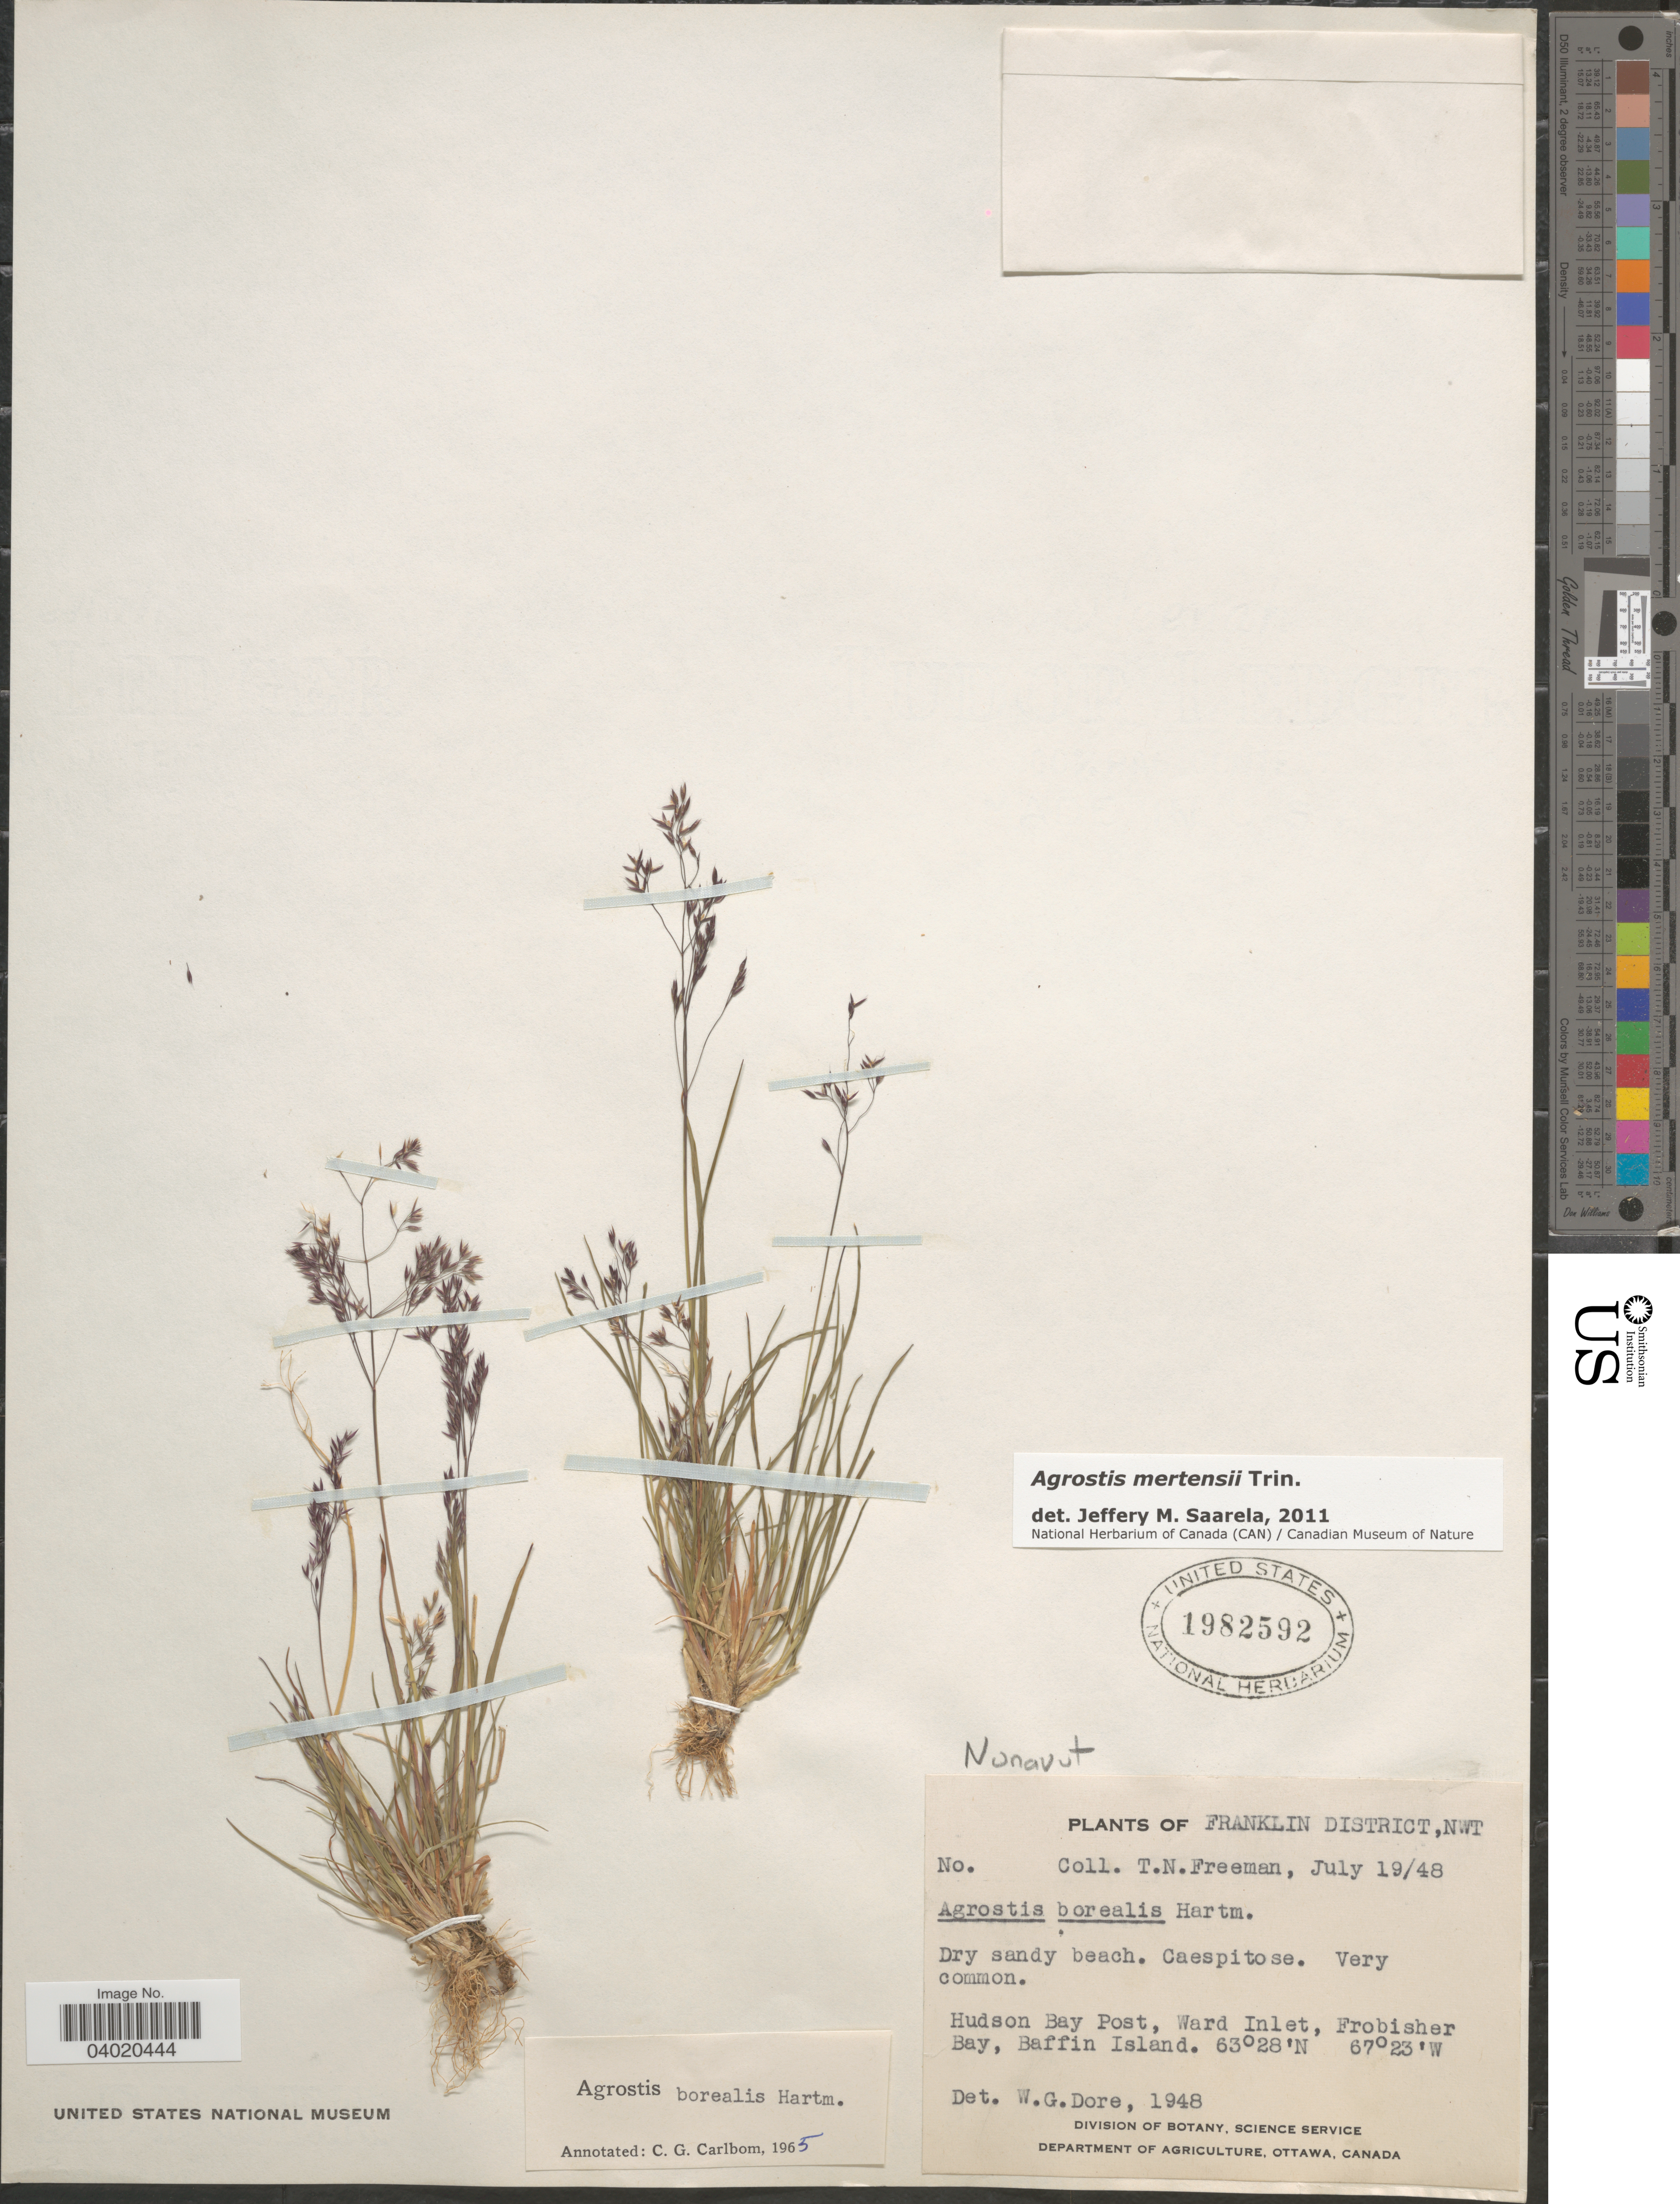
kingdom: Plantae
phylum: Tracheophyta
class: Liliopsida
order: Poales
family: Poaceae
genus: Agrostis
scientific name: Agrostis mertensii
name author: Trin.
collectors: T. Freeman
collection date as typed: Transcribed d/m/y: 19/7/48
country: Canada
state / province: Northwest Territories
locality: Nunavut. Franklin District. Hudson Bay Post, Ward Inlet, Frobisher Bay, Baffin Island.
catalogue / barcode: US 1982592